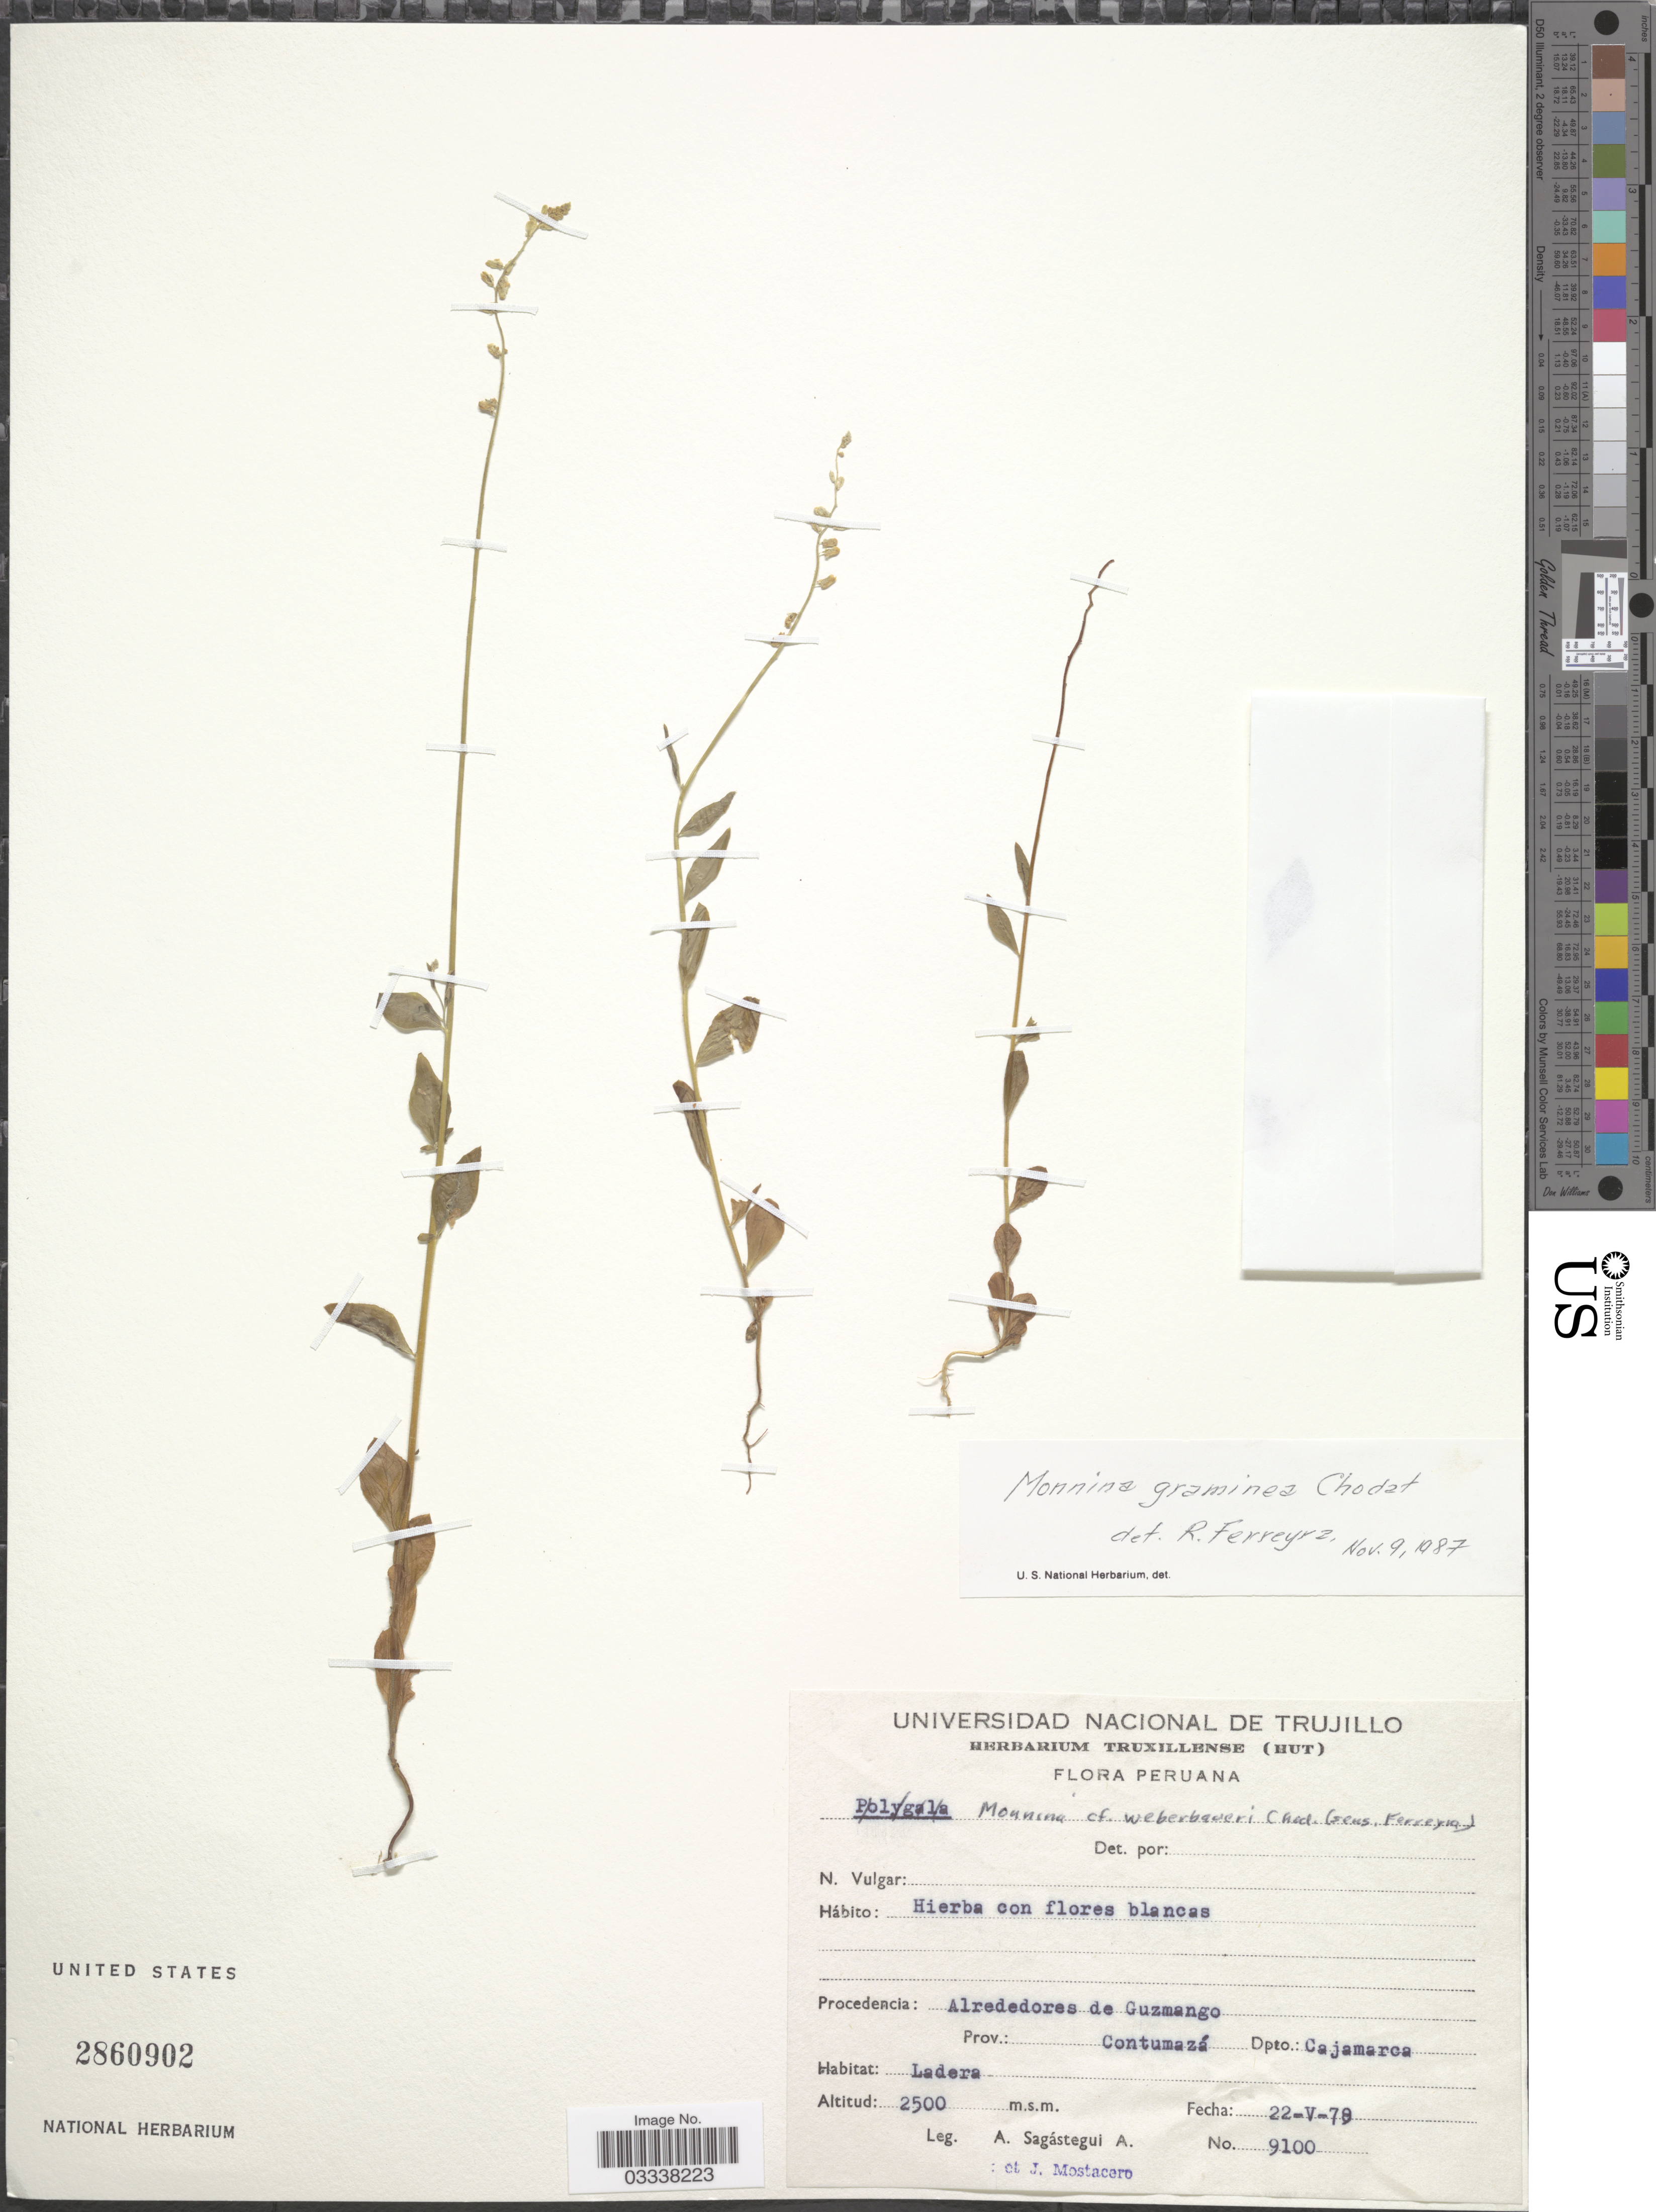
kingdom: Plantae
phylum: Tracheophyta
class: Magnoliopsida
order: Fabales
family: Polygalaceae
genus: Monnina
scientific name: Monnina graminea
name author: Chodat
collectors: A. Sagástegui A. & J. Mostacero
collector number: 9100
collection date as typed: Transcribed d/m/y: 22/5/79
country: Peru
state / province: Cajamarca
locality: Alrededores de Guzmango. Prov.: Contumaza Dpto.: Cajamarca.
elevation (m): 2500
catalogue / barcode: US 2860902